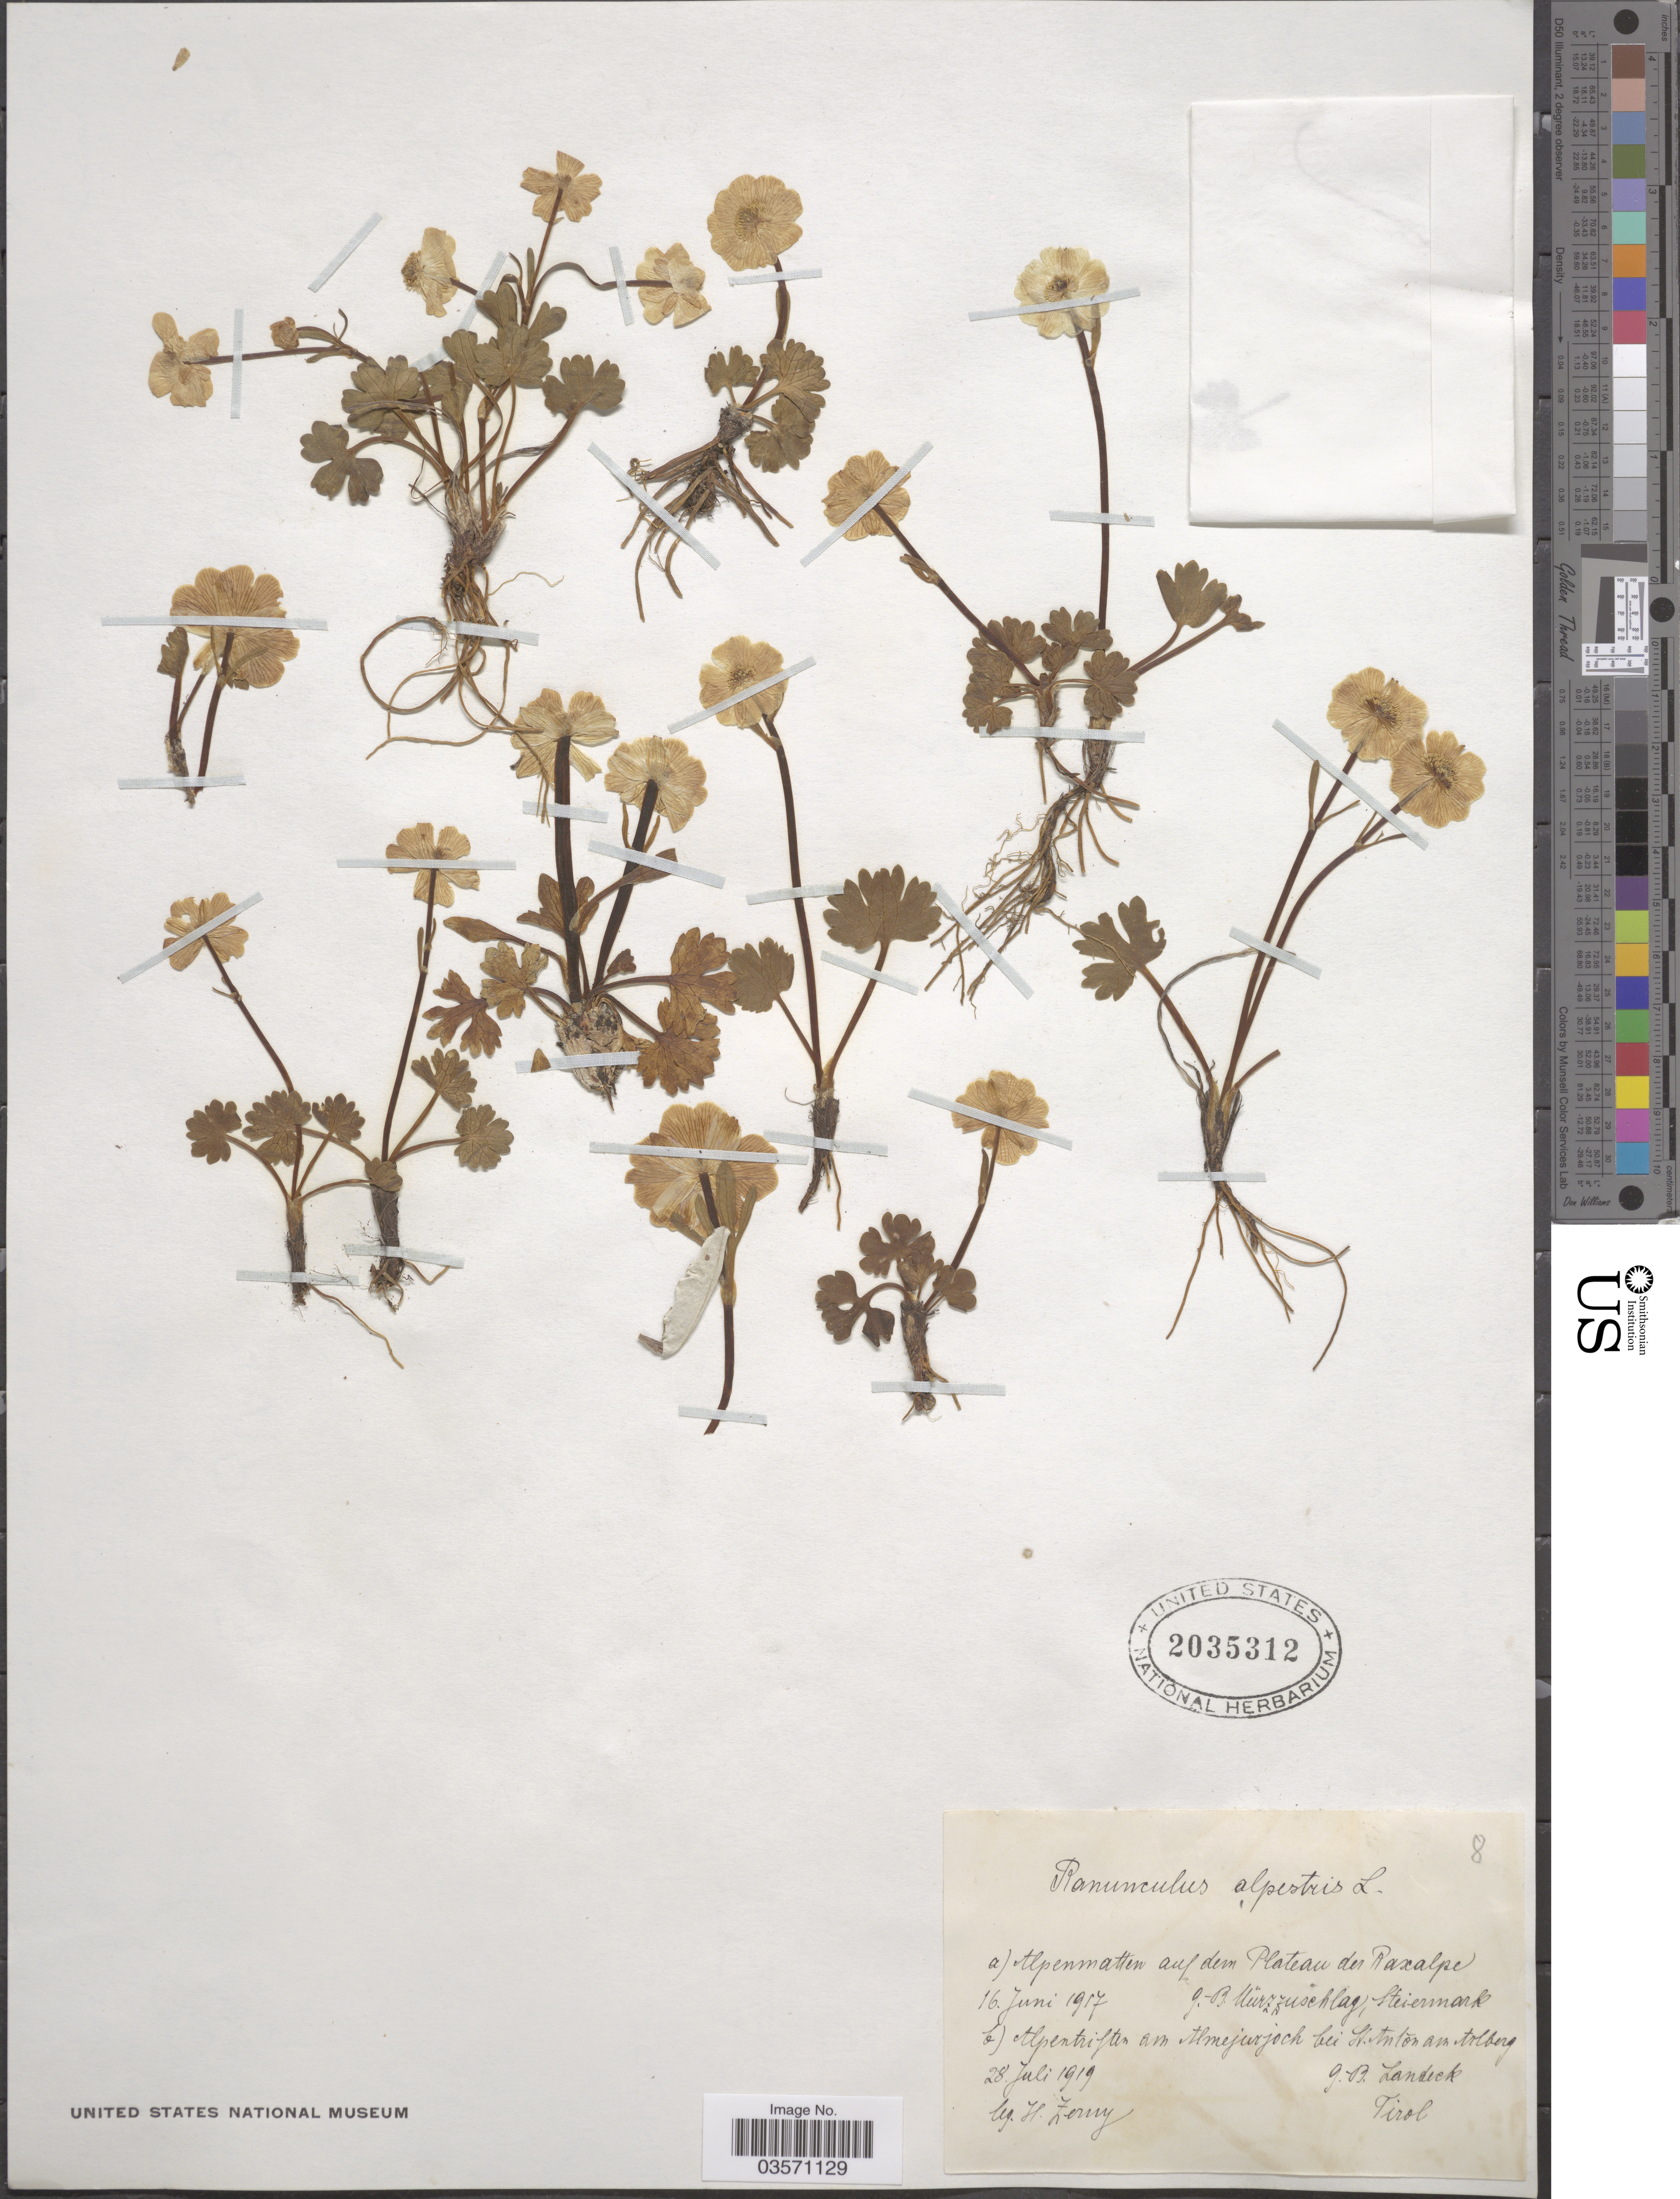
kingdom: Plantae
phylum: Tracheophyta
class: Magnoliopsida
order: Ranunculales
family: Ranunculaceae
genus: Ranunculus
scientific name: Ranunculus alpestris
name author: L.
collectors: H. Zerny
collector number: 8?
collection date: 1917-06-16/1919-07-28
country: Austria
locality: Alpenmatten auf dem Plateau den Raxalpe. Alpentriften am Almejurjoch bei St. Anton am Arlberg. Tirol.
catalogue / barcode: US 2035312